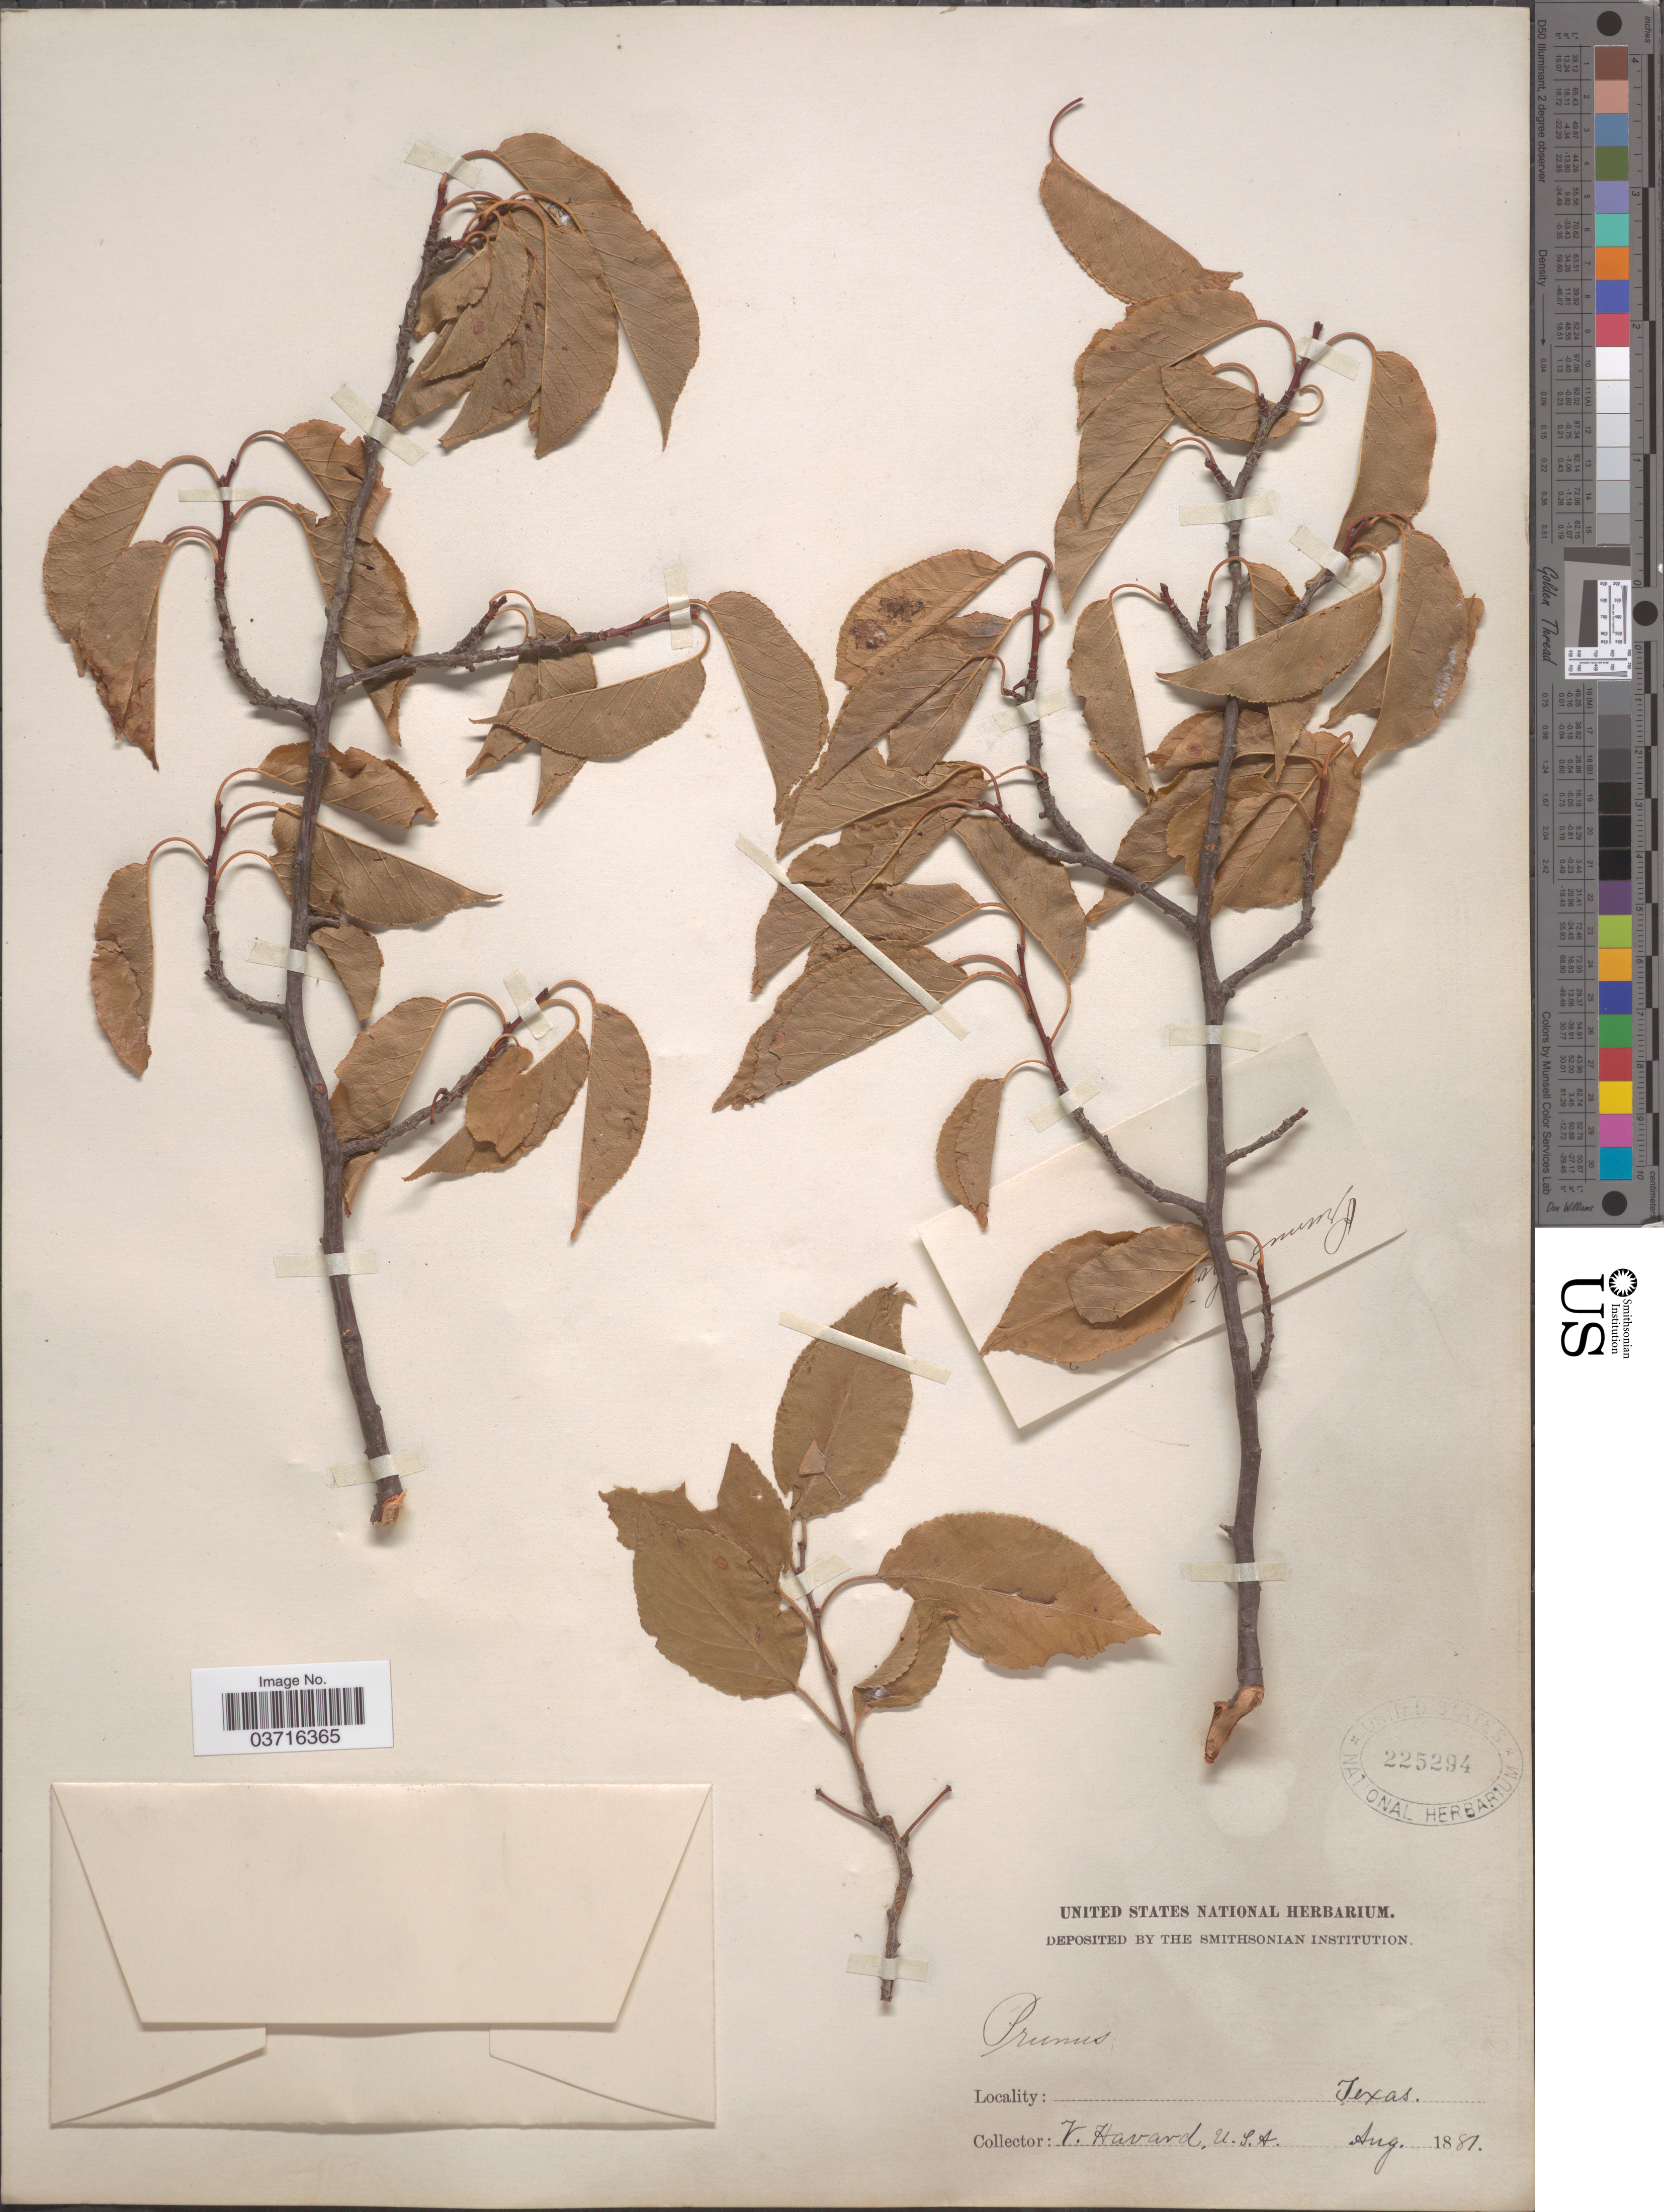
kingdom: Plantae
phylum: Tracheophyta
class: Magnoliopsida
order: Rosales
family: Rosaceae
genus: Prunus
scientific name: Prunus reverchonii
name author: Sarg.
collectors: V. Havard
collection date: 1881-08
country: United States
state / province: Texas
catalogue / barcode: US 225294